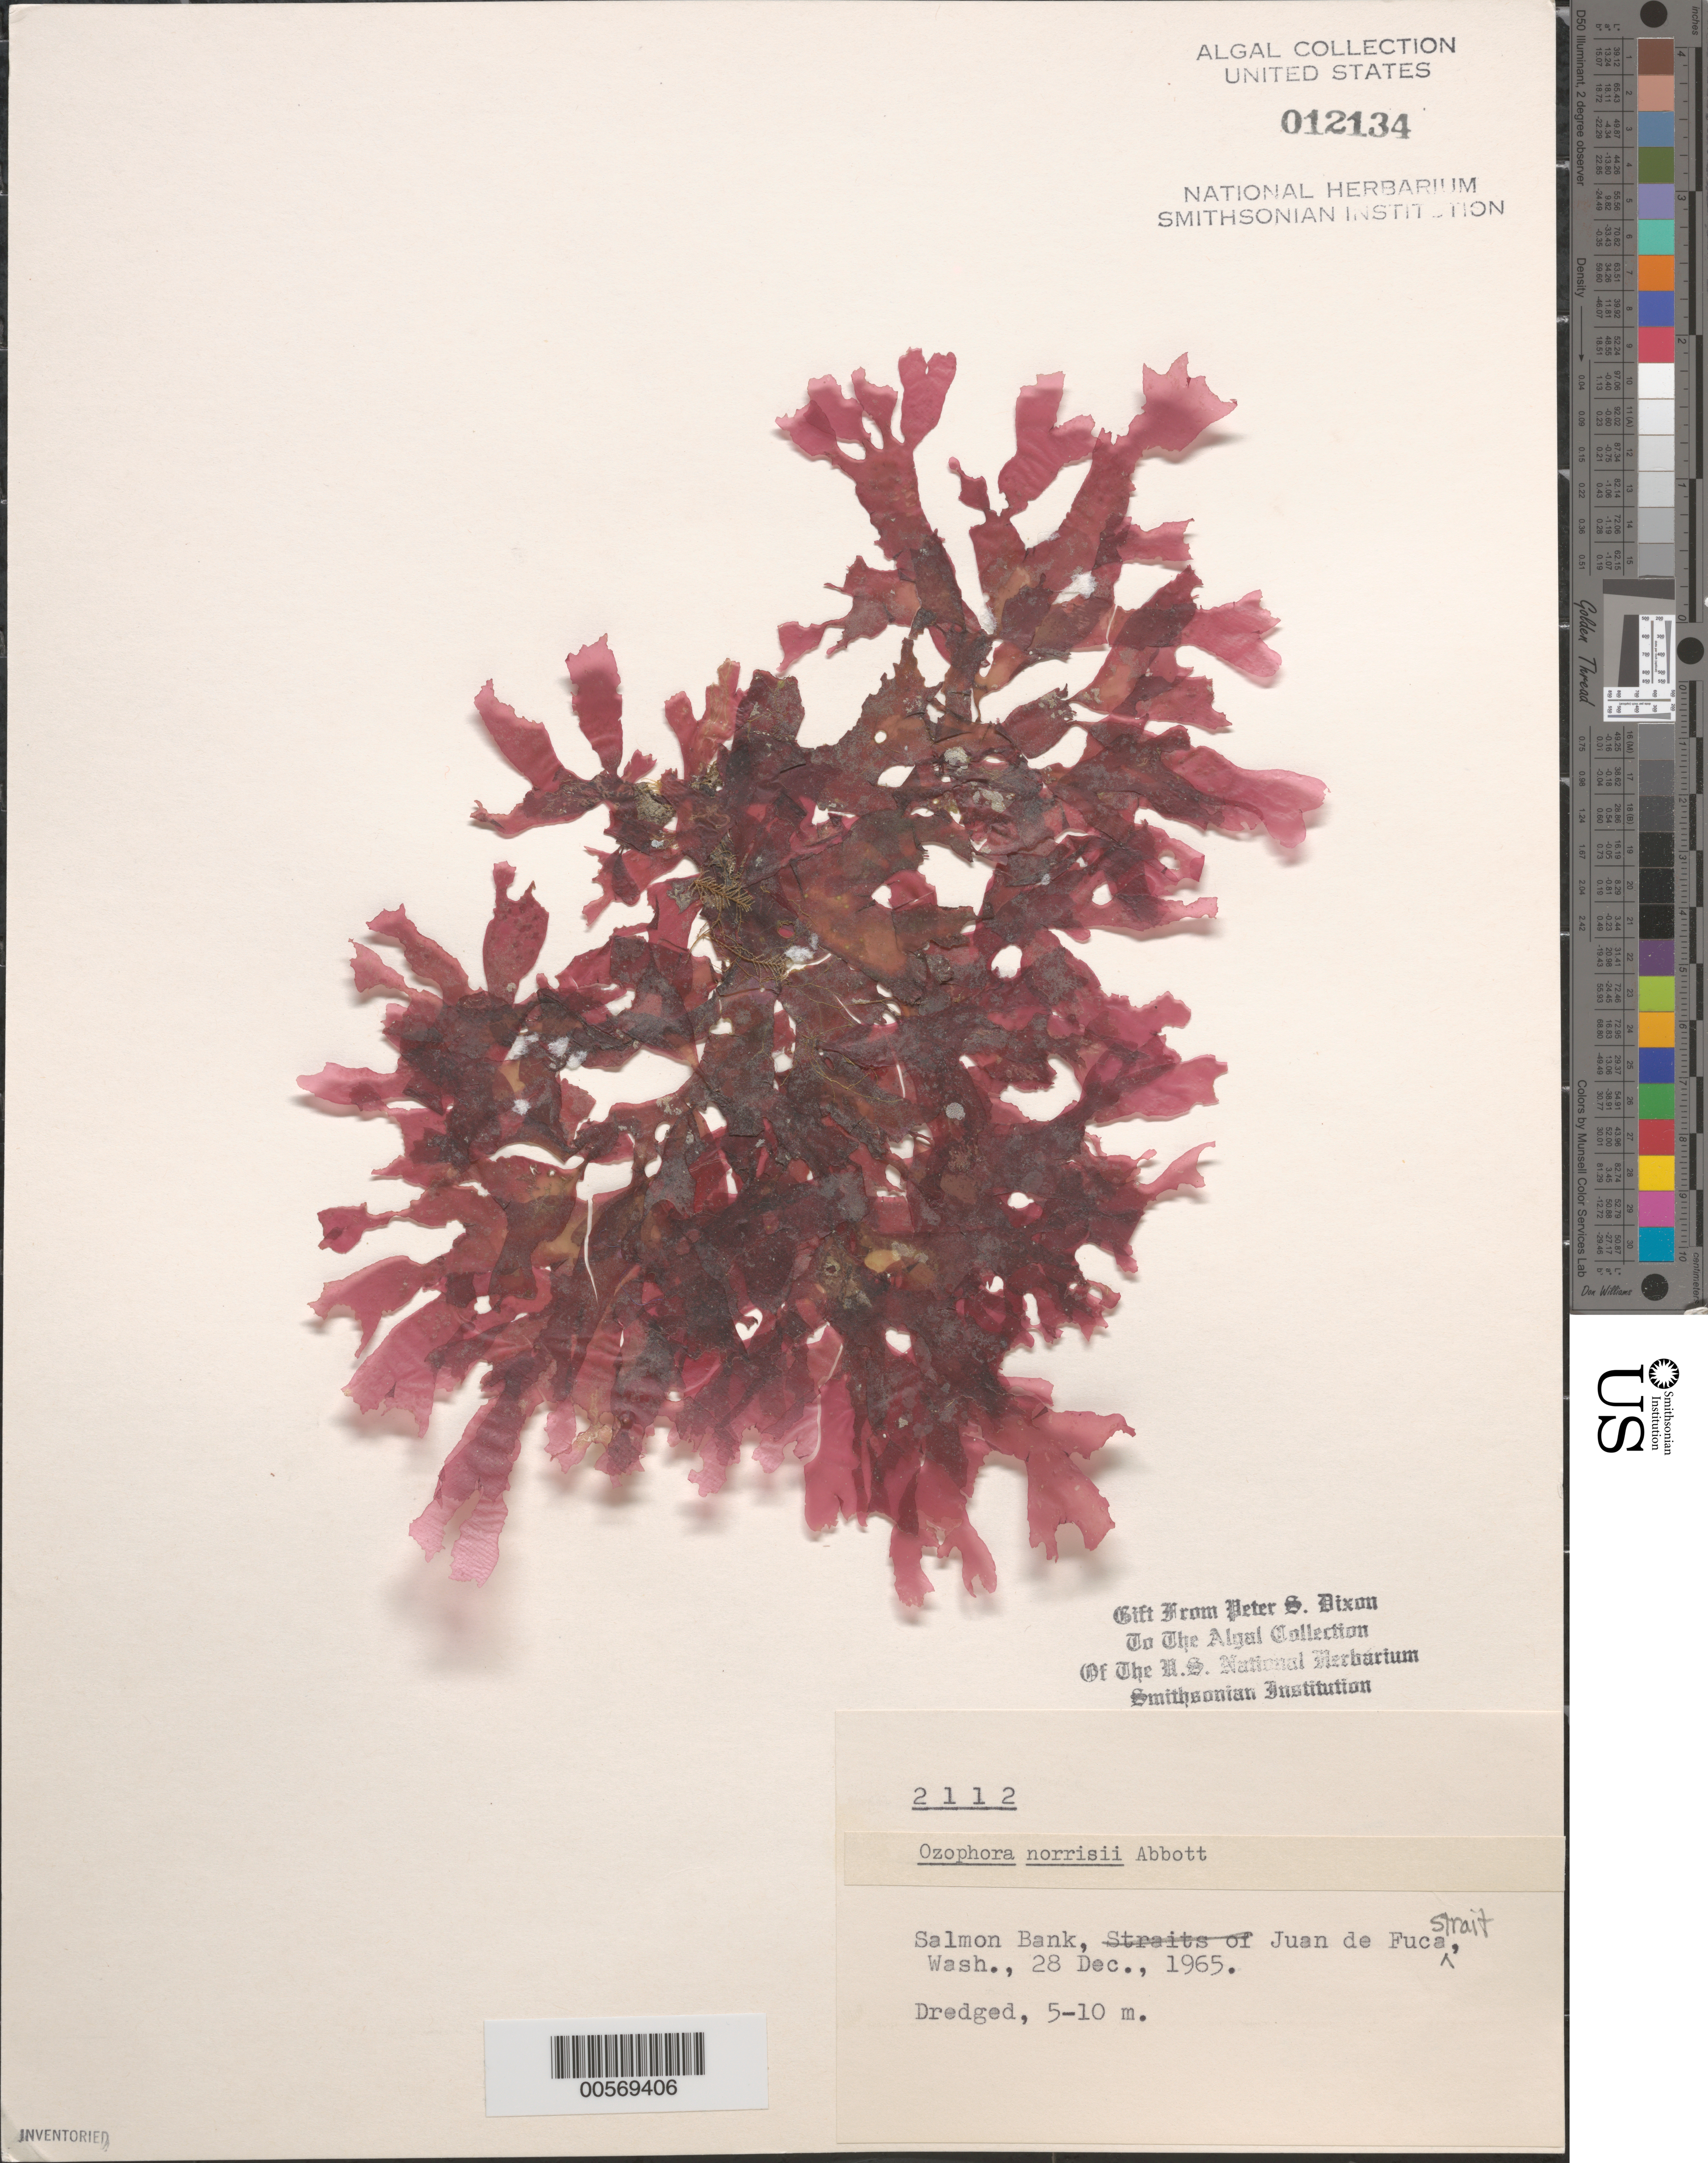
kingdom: Plantae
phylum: Rhodophyta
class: Florideophyceae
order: Gigartinales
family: Phyllophoraceae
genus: Ozophora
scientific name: Ozophora norrisii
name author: I.A. Abbott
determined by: Dixon, P. S.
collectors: P. S. Dixon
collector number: PSD 2112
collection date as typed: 28 Dec 1965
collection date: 1965-12-28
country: United States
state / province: Washington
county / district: San Juan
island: San Juan Islands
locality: Salmon Bank, Strait of Juan de Fuca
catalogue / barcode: US 12134